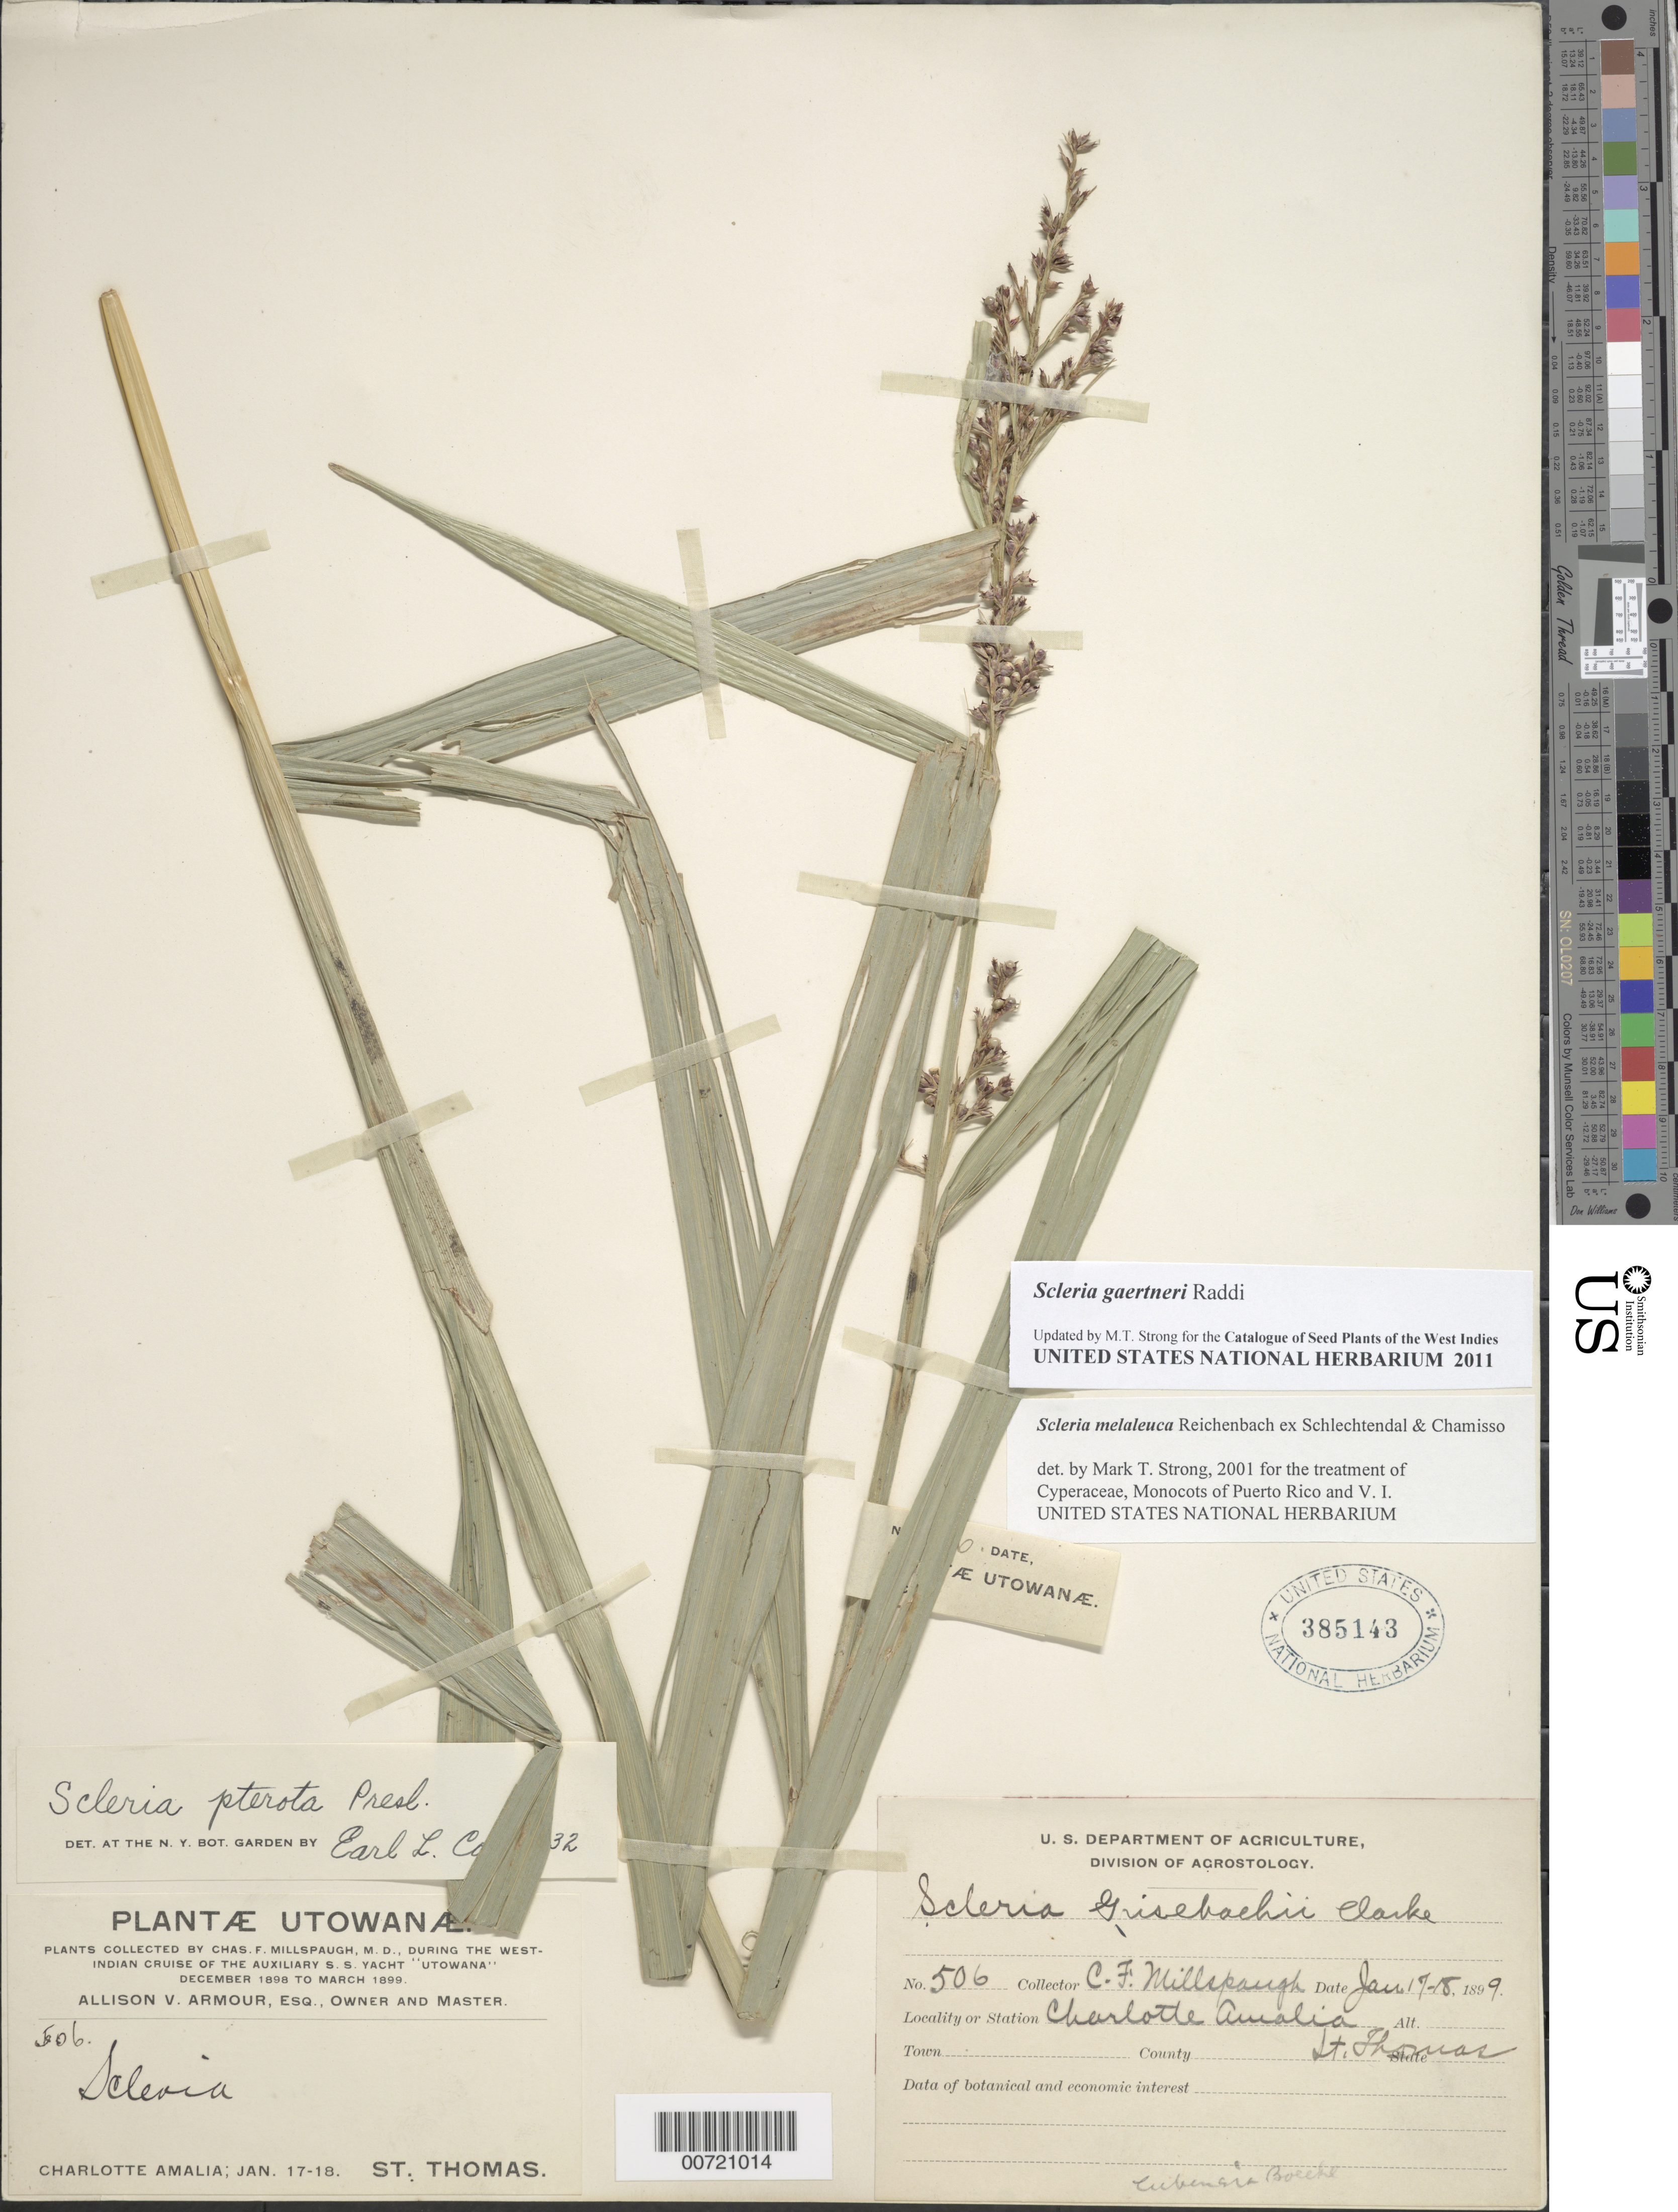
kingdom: Plantae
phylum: Tracheophyta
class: Liliopsida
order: Poales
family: Cyperaceae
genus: Scleria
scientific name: Scleria gaertneri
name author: Raddi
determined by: Strong, M. T., (US), Smithsonian Institution - National Museum of Natural History (UNITED STATES)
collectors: C. F. Millspaugh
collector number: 506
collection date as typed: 17 Jan 1899 to 18 Jan 1899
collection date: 1899-01-17/1899-01-18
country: U.S. Virgin Islands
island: St. Thomas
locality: St. Thomas; Charlotte Amalia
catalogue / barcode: US 385143